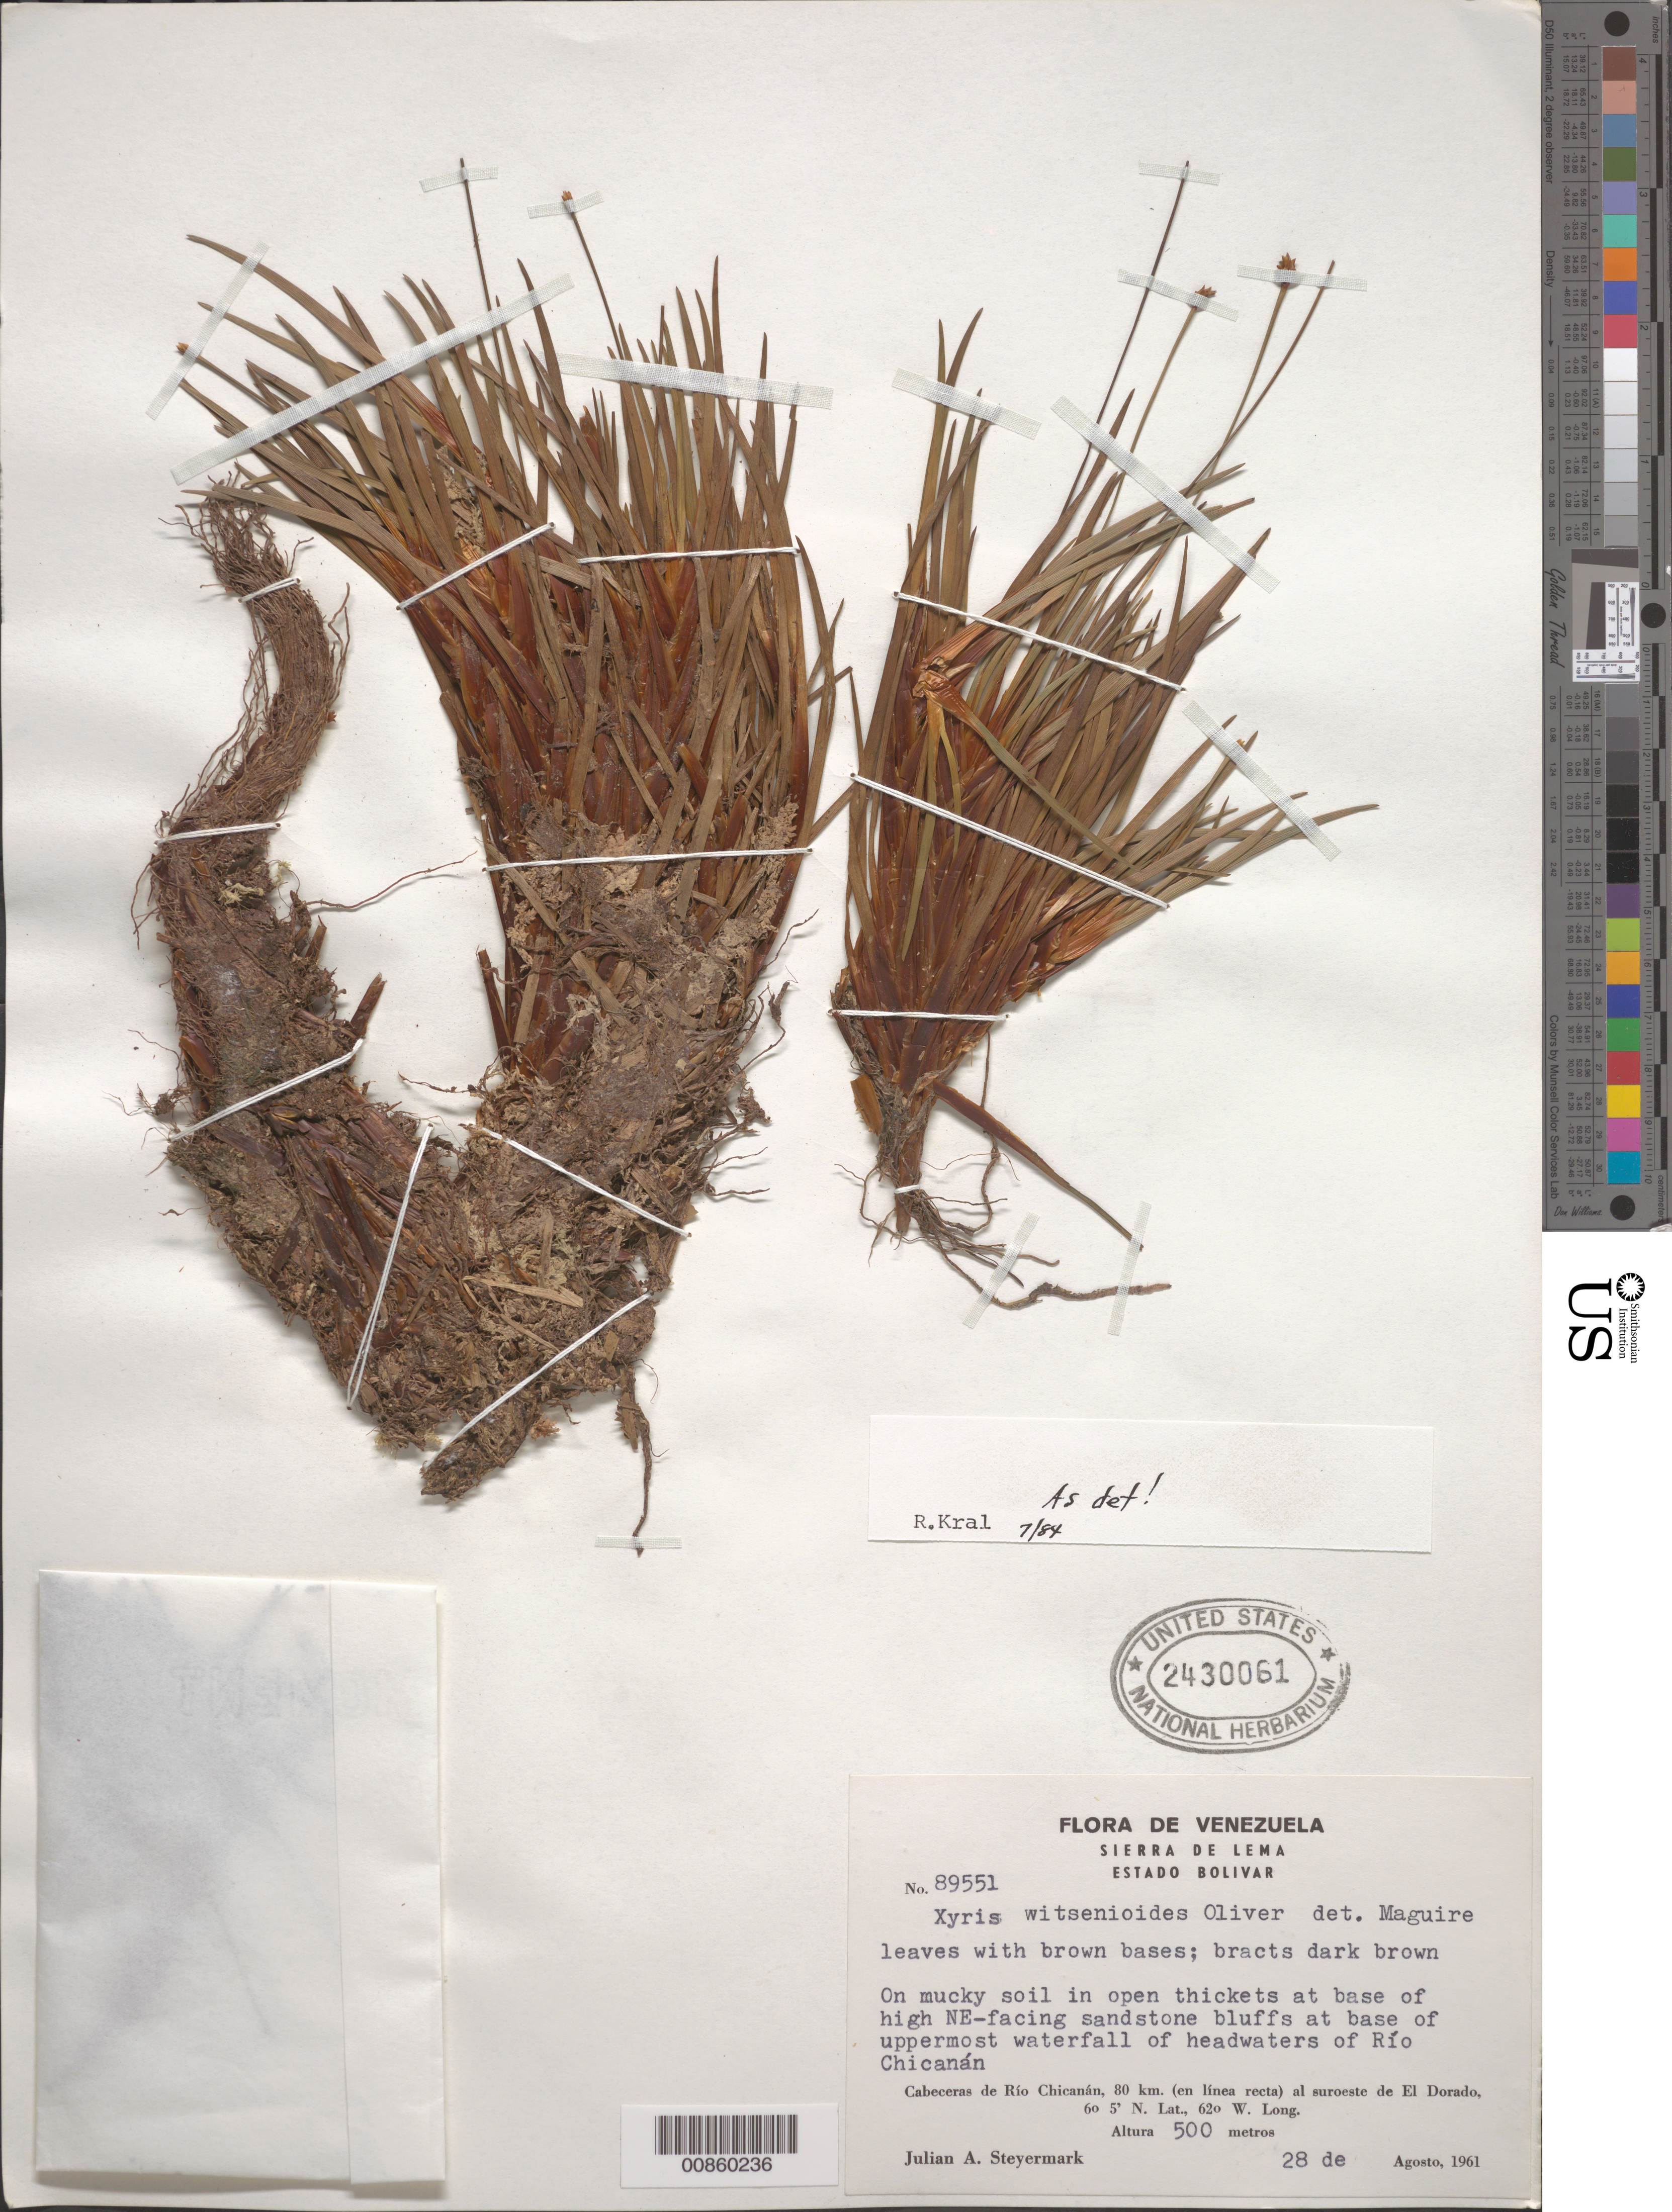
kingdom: Plantae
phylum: Tracheophyta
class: Liliopsida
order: Poales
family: Xyridaceae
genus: Xyris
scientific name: Xyris witsenioides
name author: Oliv. in Thurn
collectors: J. Steyermark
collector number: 89551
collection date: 1961-08-28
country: Venezuela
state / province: Bolivar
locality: Sierra de Lema. At base of high NE-facing sandstone bluffs at base of uppermost waterfall of headwaters of Río Chicanán. Cabeceras de Río Chicanán, 80 km. (en línea recta) al suroeste de El Dorado.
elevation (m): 500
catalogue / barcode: US 2430061